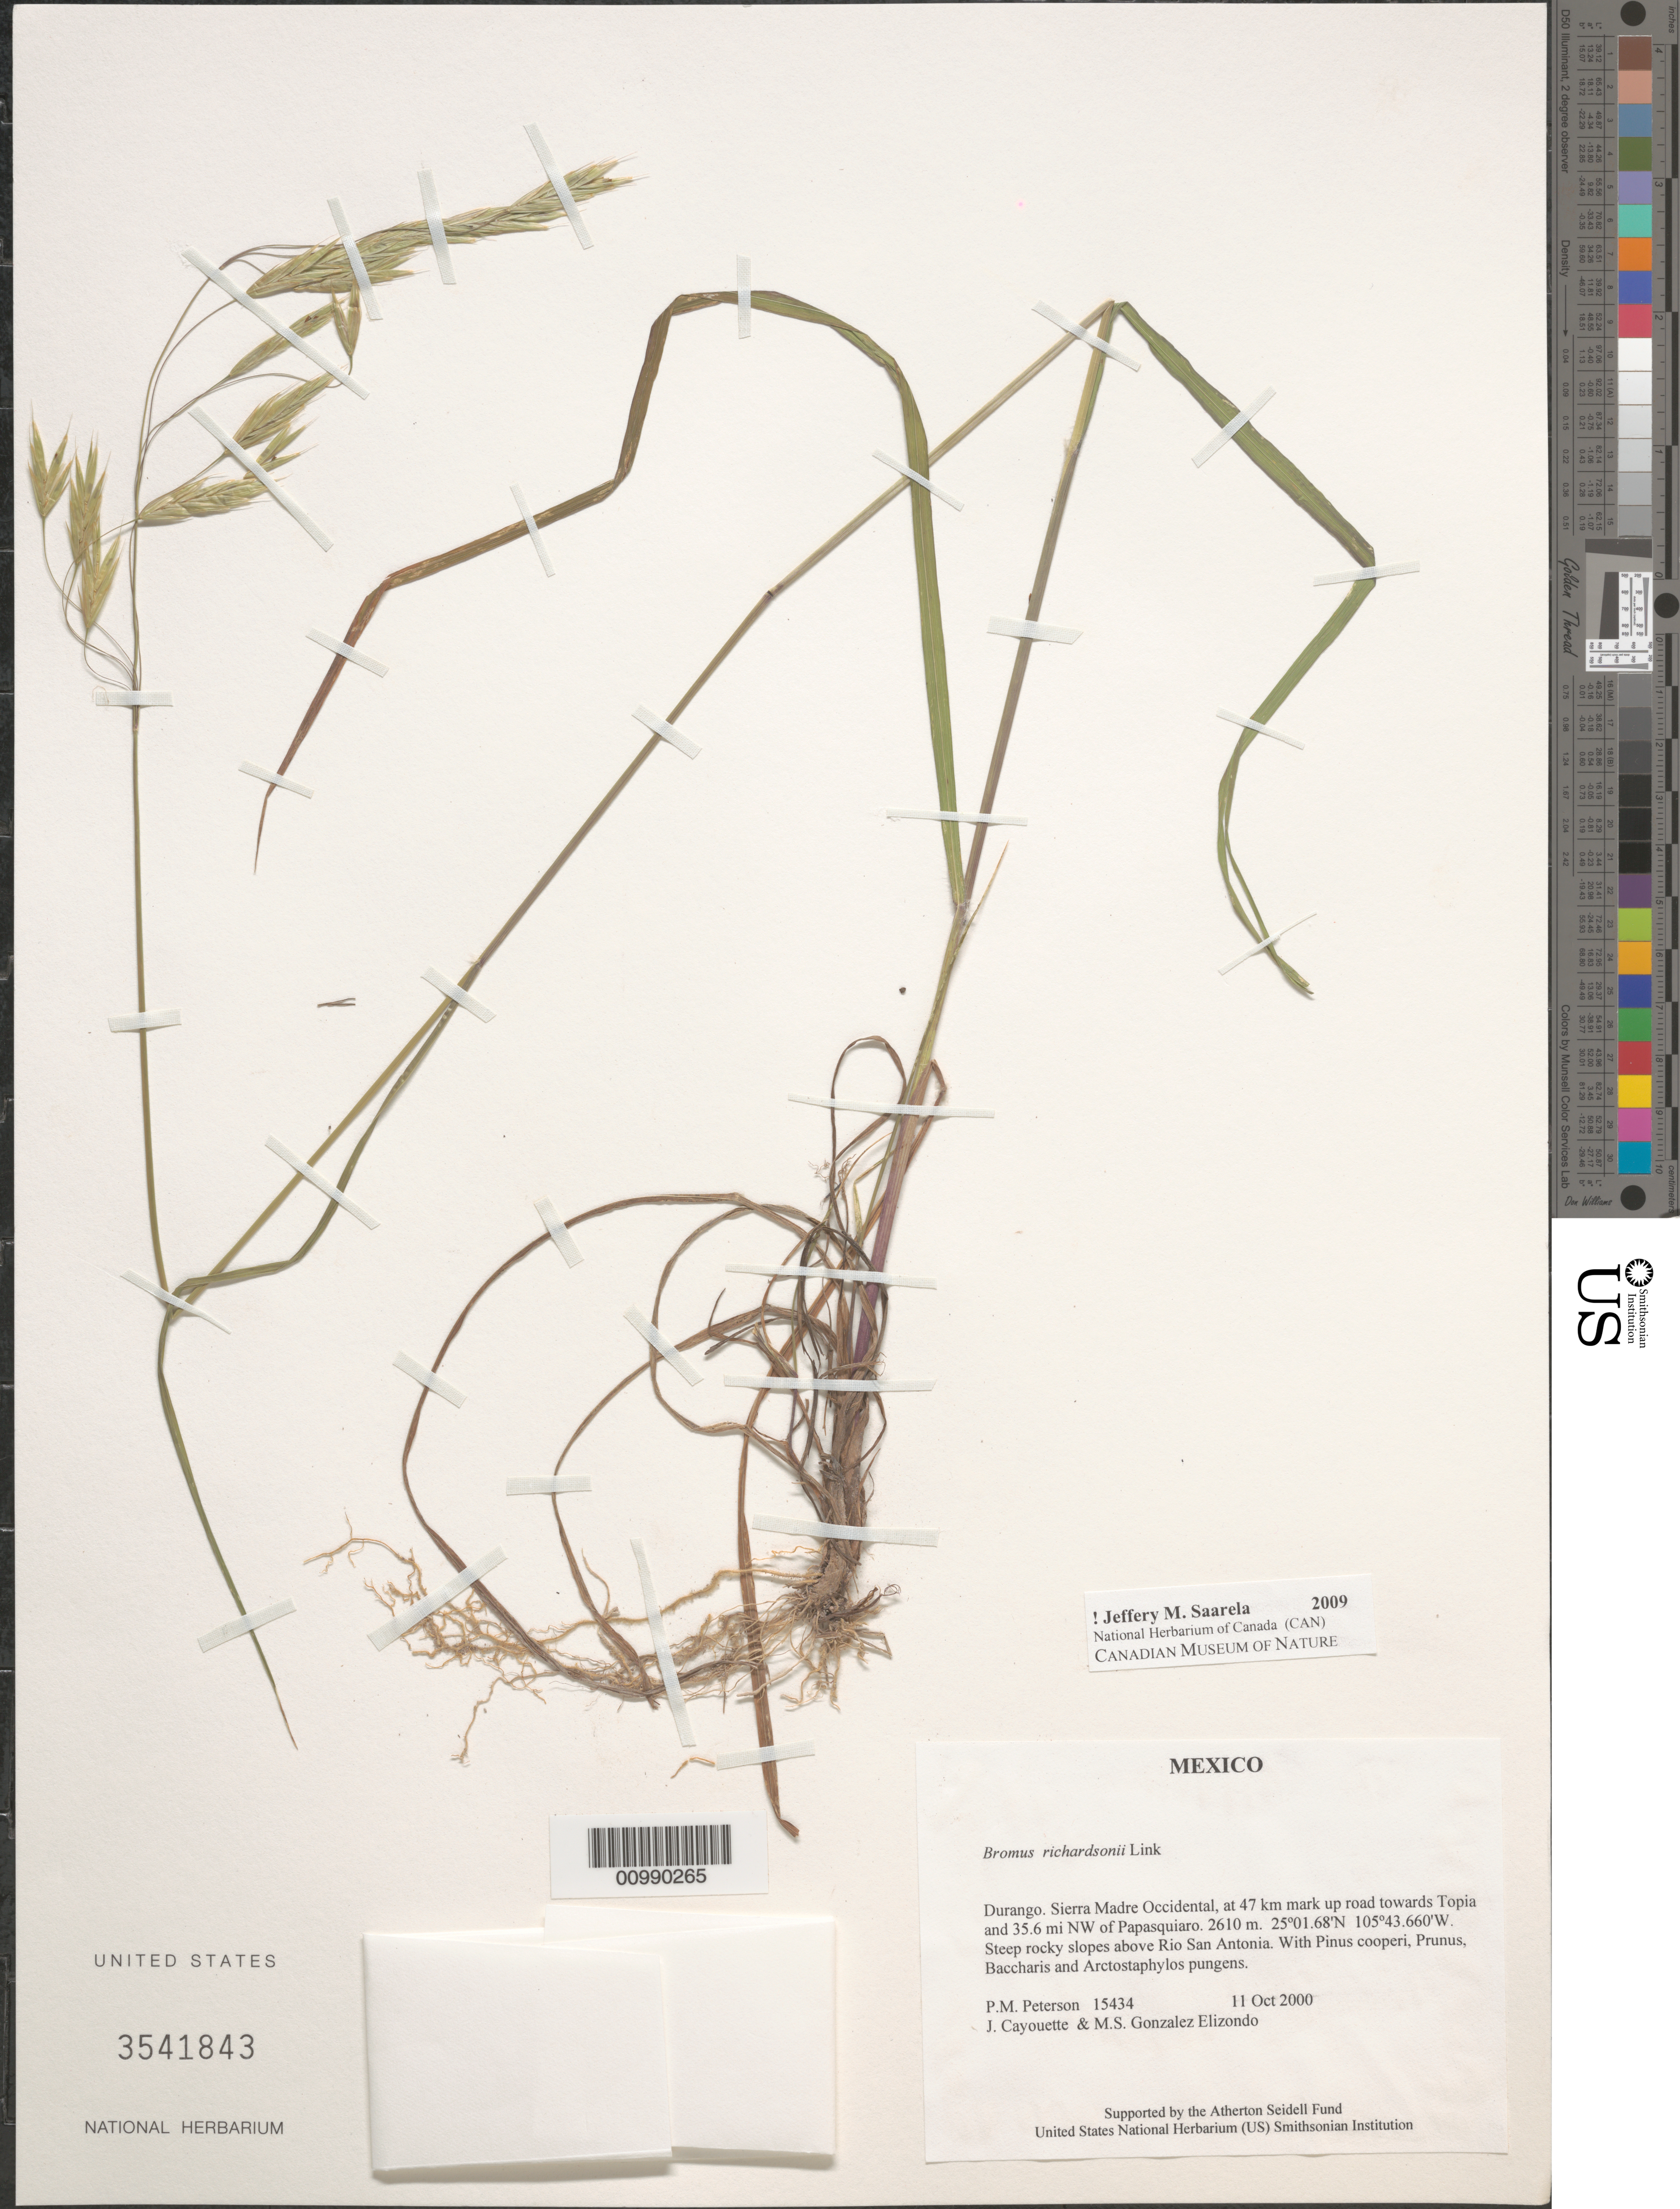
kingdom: Plantae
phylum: Tracheophyta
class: Liliopsida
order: Poales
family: Poaceae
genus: Bromus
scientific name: Bromus richardsonii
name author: Link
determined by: Saarela, J. M., (CAN), Canadian Museum of Nature (CANADA)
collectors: P. M. Peterson, J. Cayouette & M. S. González-Elizondo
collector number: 15434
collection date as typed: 11 Oct 2000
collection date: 2000-10-11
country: Mexico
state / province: Durango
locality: Sierra Madre Occidental, at 47 km mark up road towards Topia and 35.6 mi NW of Papasquiaro.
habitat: Steep rocky slopes above Rio San Antonia.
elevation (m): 2610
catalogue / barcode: US 3541843